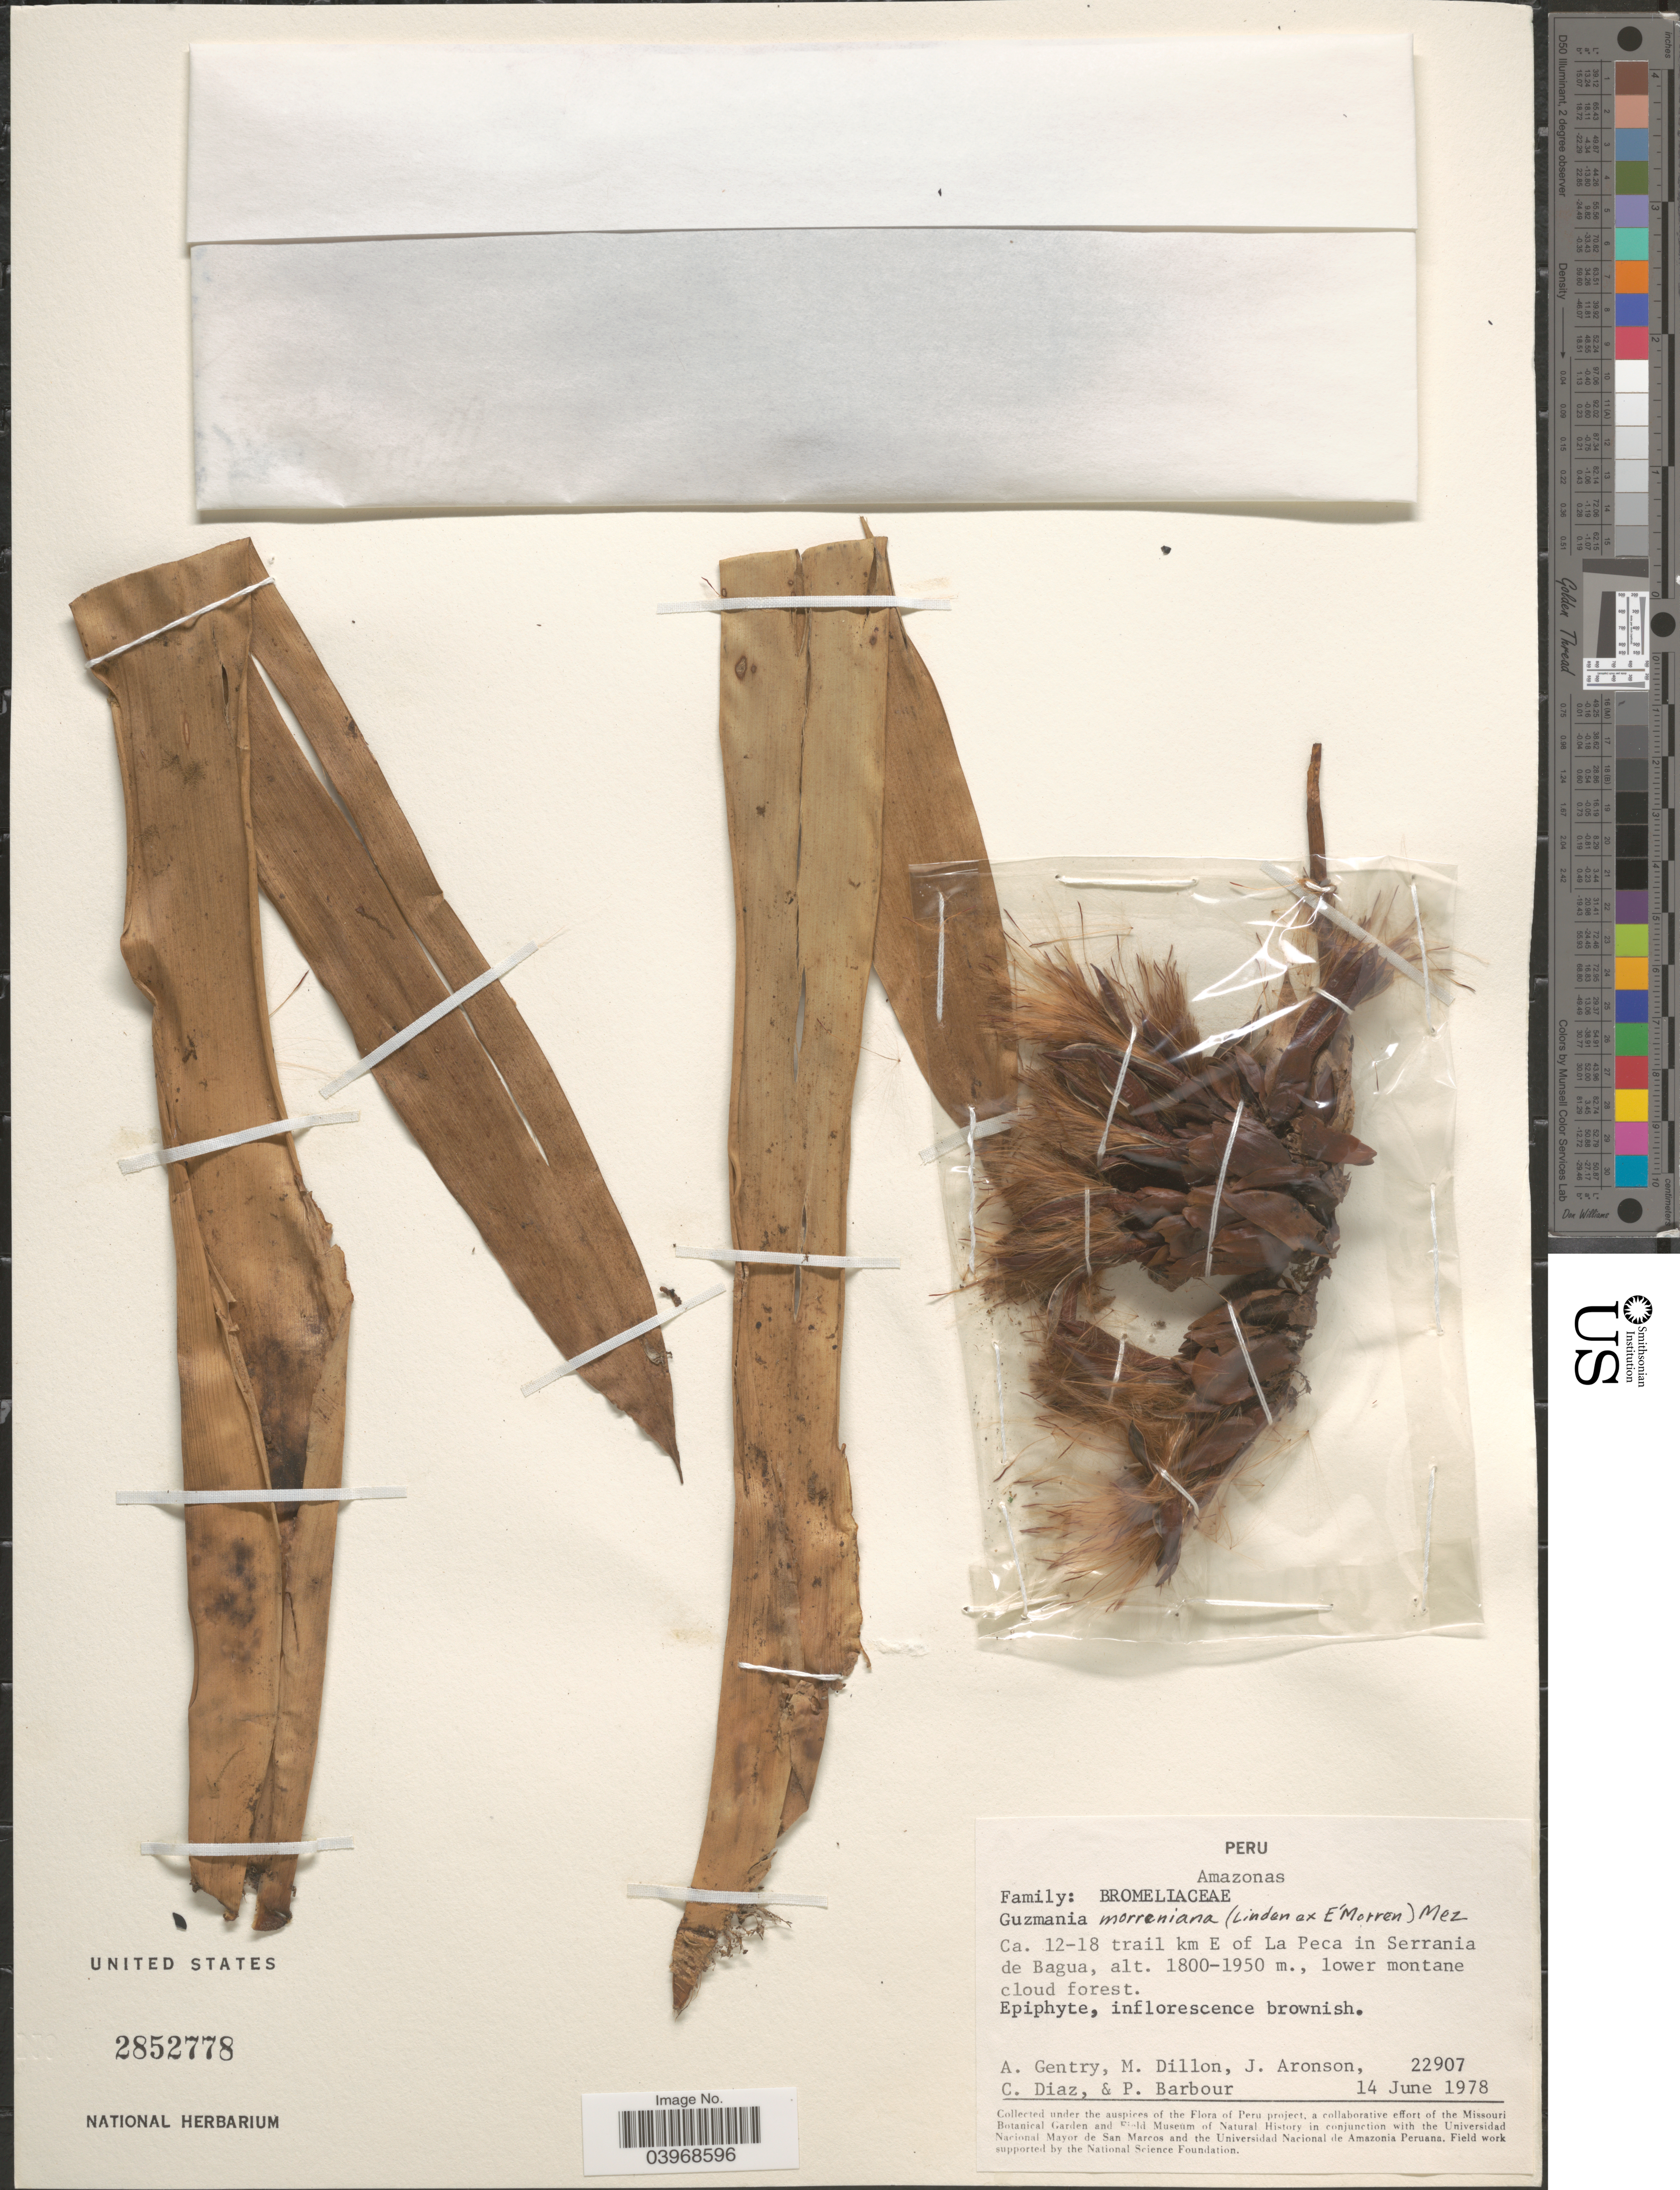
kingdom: Plantae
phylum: Tracheophyta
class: Liliopsida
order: Poales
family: Bromeliaceae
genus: Guzmania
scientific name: Guzmania morreniana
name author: (Linden ex É. Morren) Mez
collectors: A. H. Gentry, M. O. Dillon, J. Aronson, C. Díaz & P. Barbour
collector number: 22907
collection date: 1978-06-14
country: Peru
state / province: Amazonas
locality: Ca. 12-18 trail km E of La Peca in Serrania de Bagua, lower montane cloud forest.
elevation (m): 1800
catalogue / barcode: US 2852778